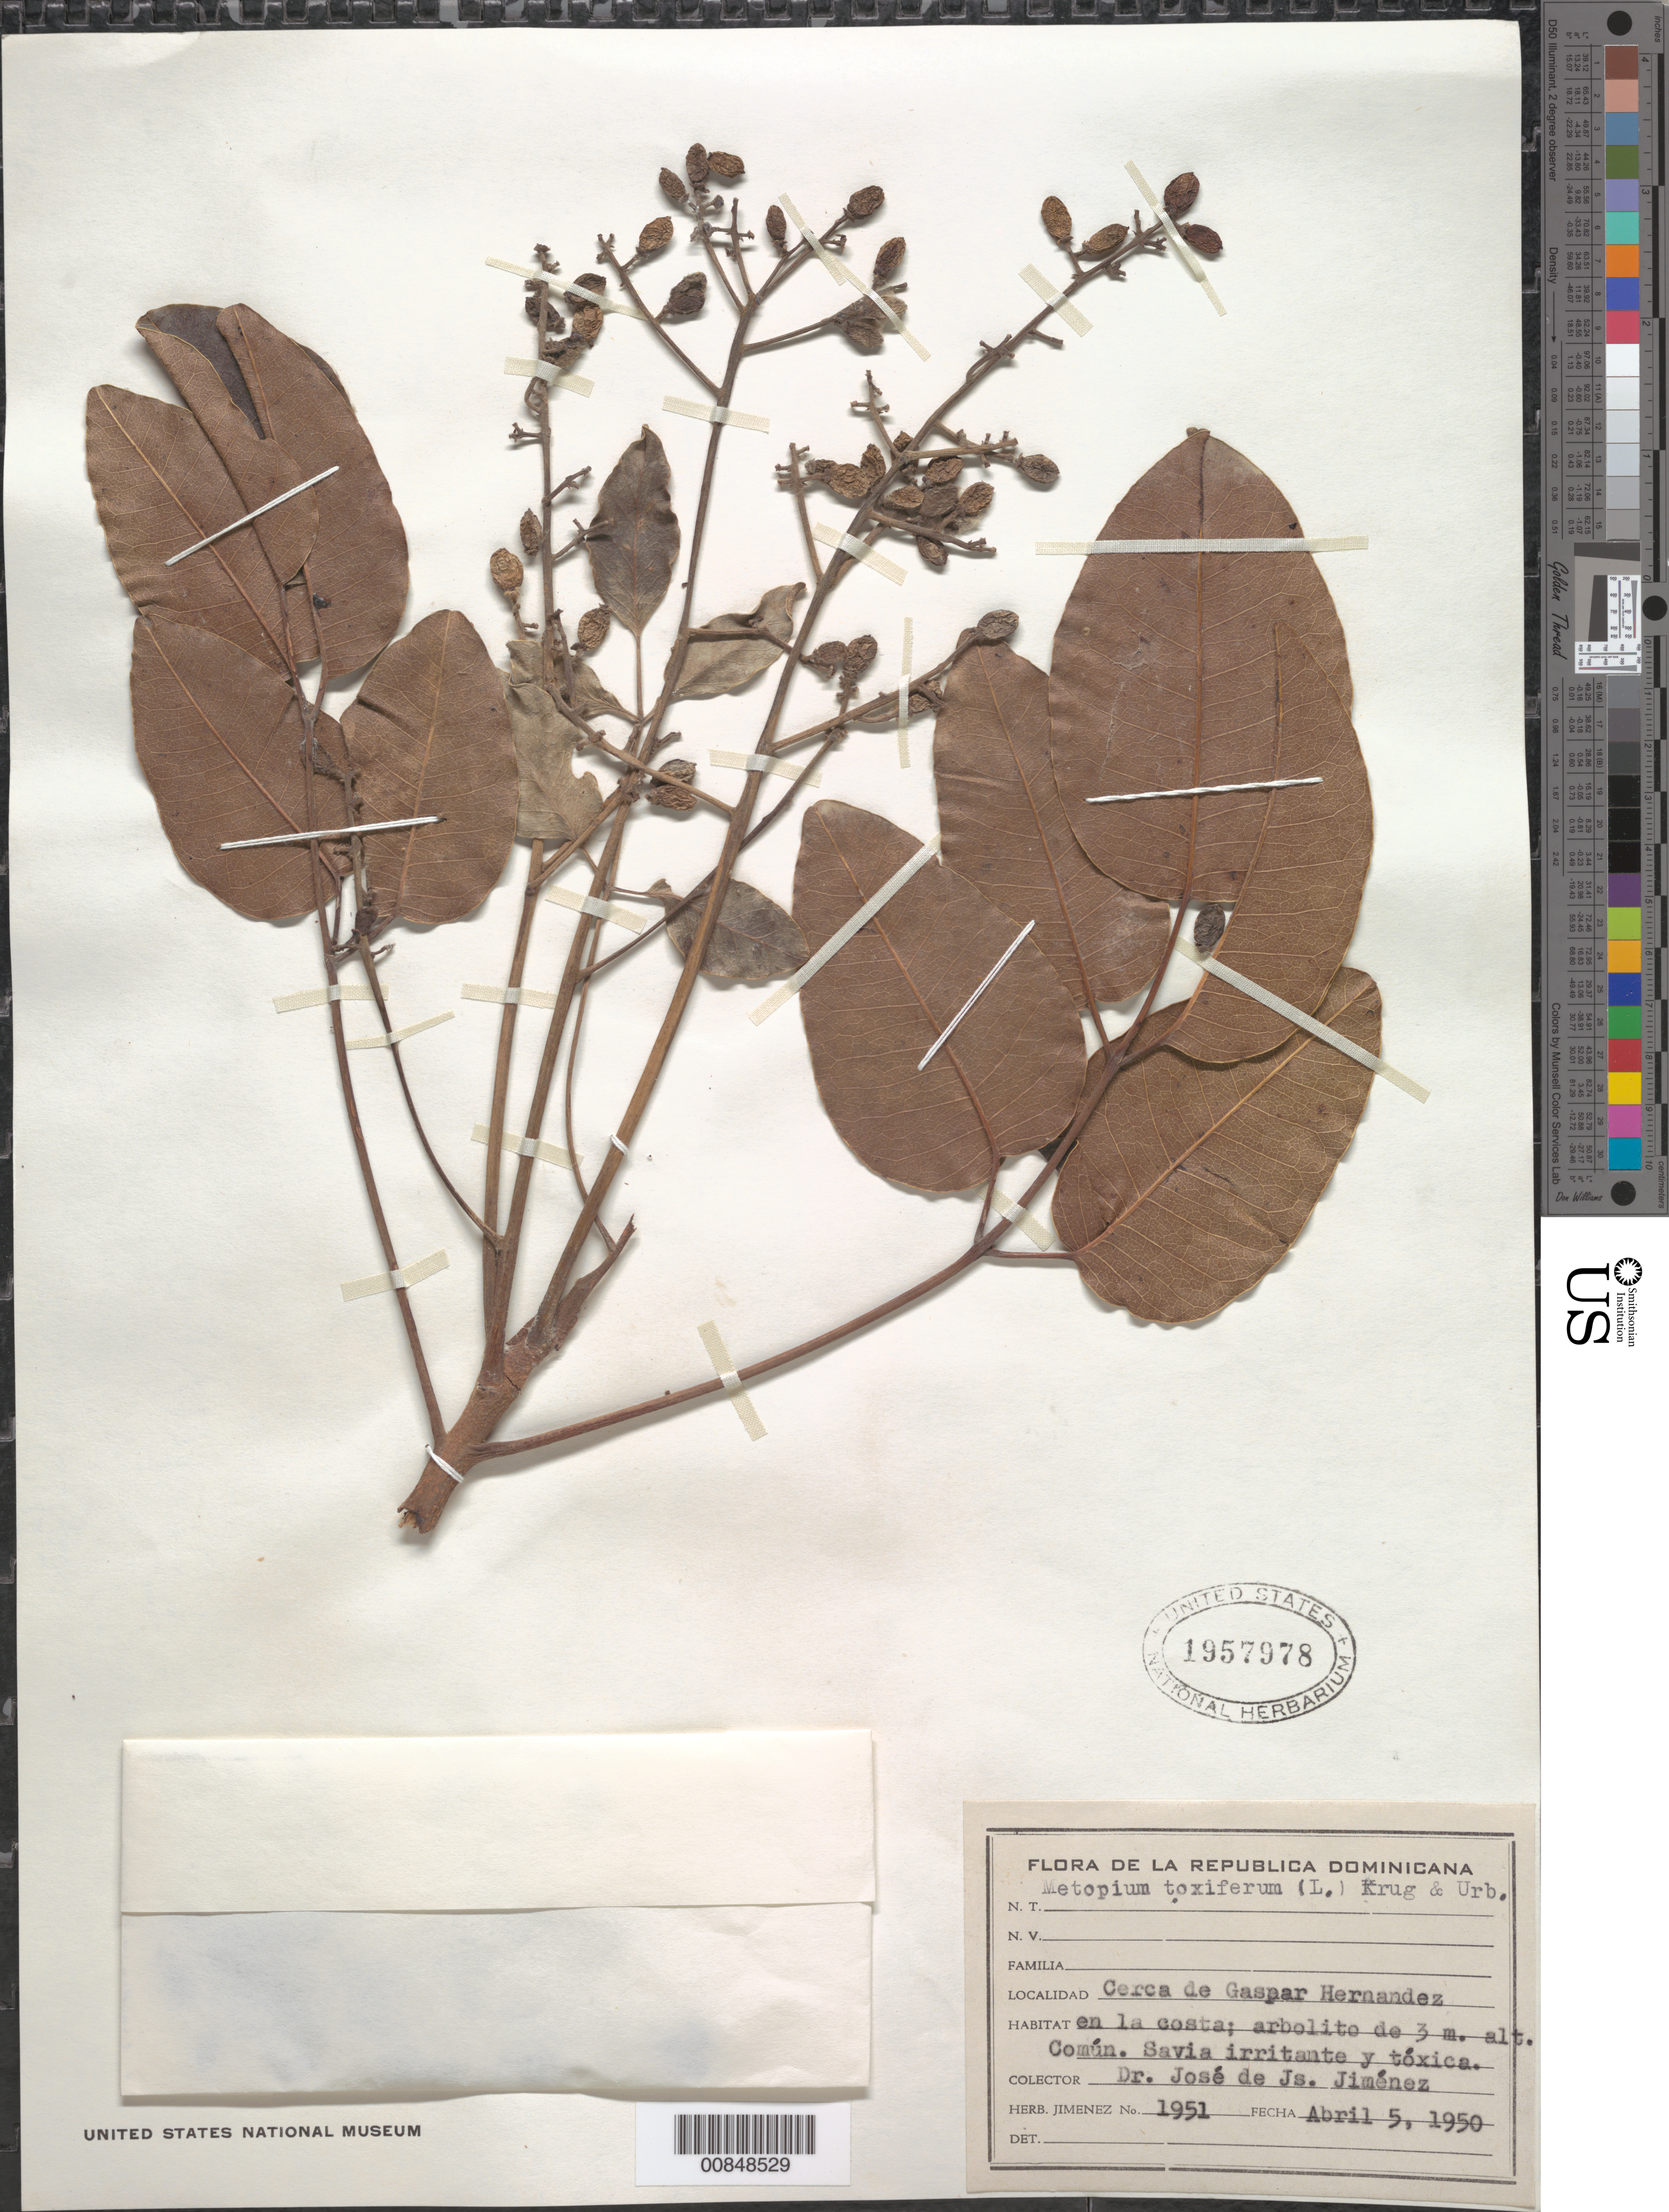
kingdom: Plantae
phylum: Tracheophyta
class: Magnoliopsida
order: Sapindales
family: Anacardiaceae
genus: Metopium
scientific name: Metopium toxiferum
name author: (L.) Krug & Urb.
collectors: J. J. Jiménez Almonte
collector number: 1951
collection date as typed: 05 Apr 1950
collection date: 1950-04-05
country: Dominican Republic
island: Hispaniola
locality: Cerca de Gaspar Hernandez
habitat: En la costa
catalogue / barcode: US 1957978